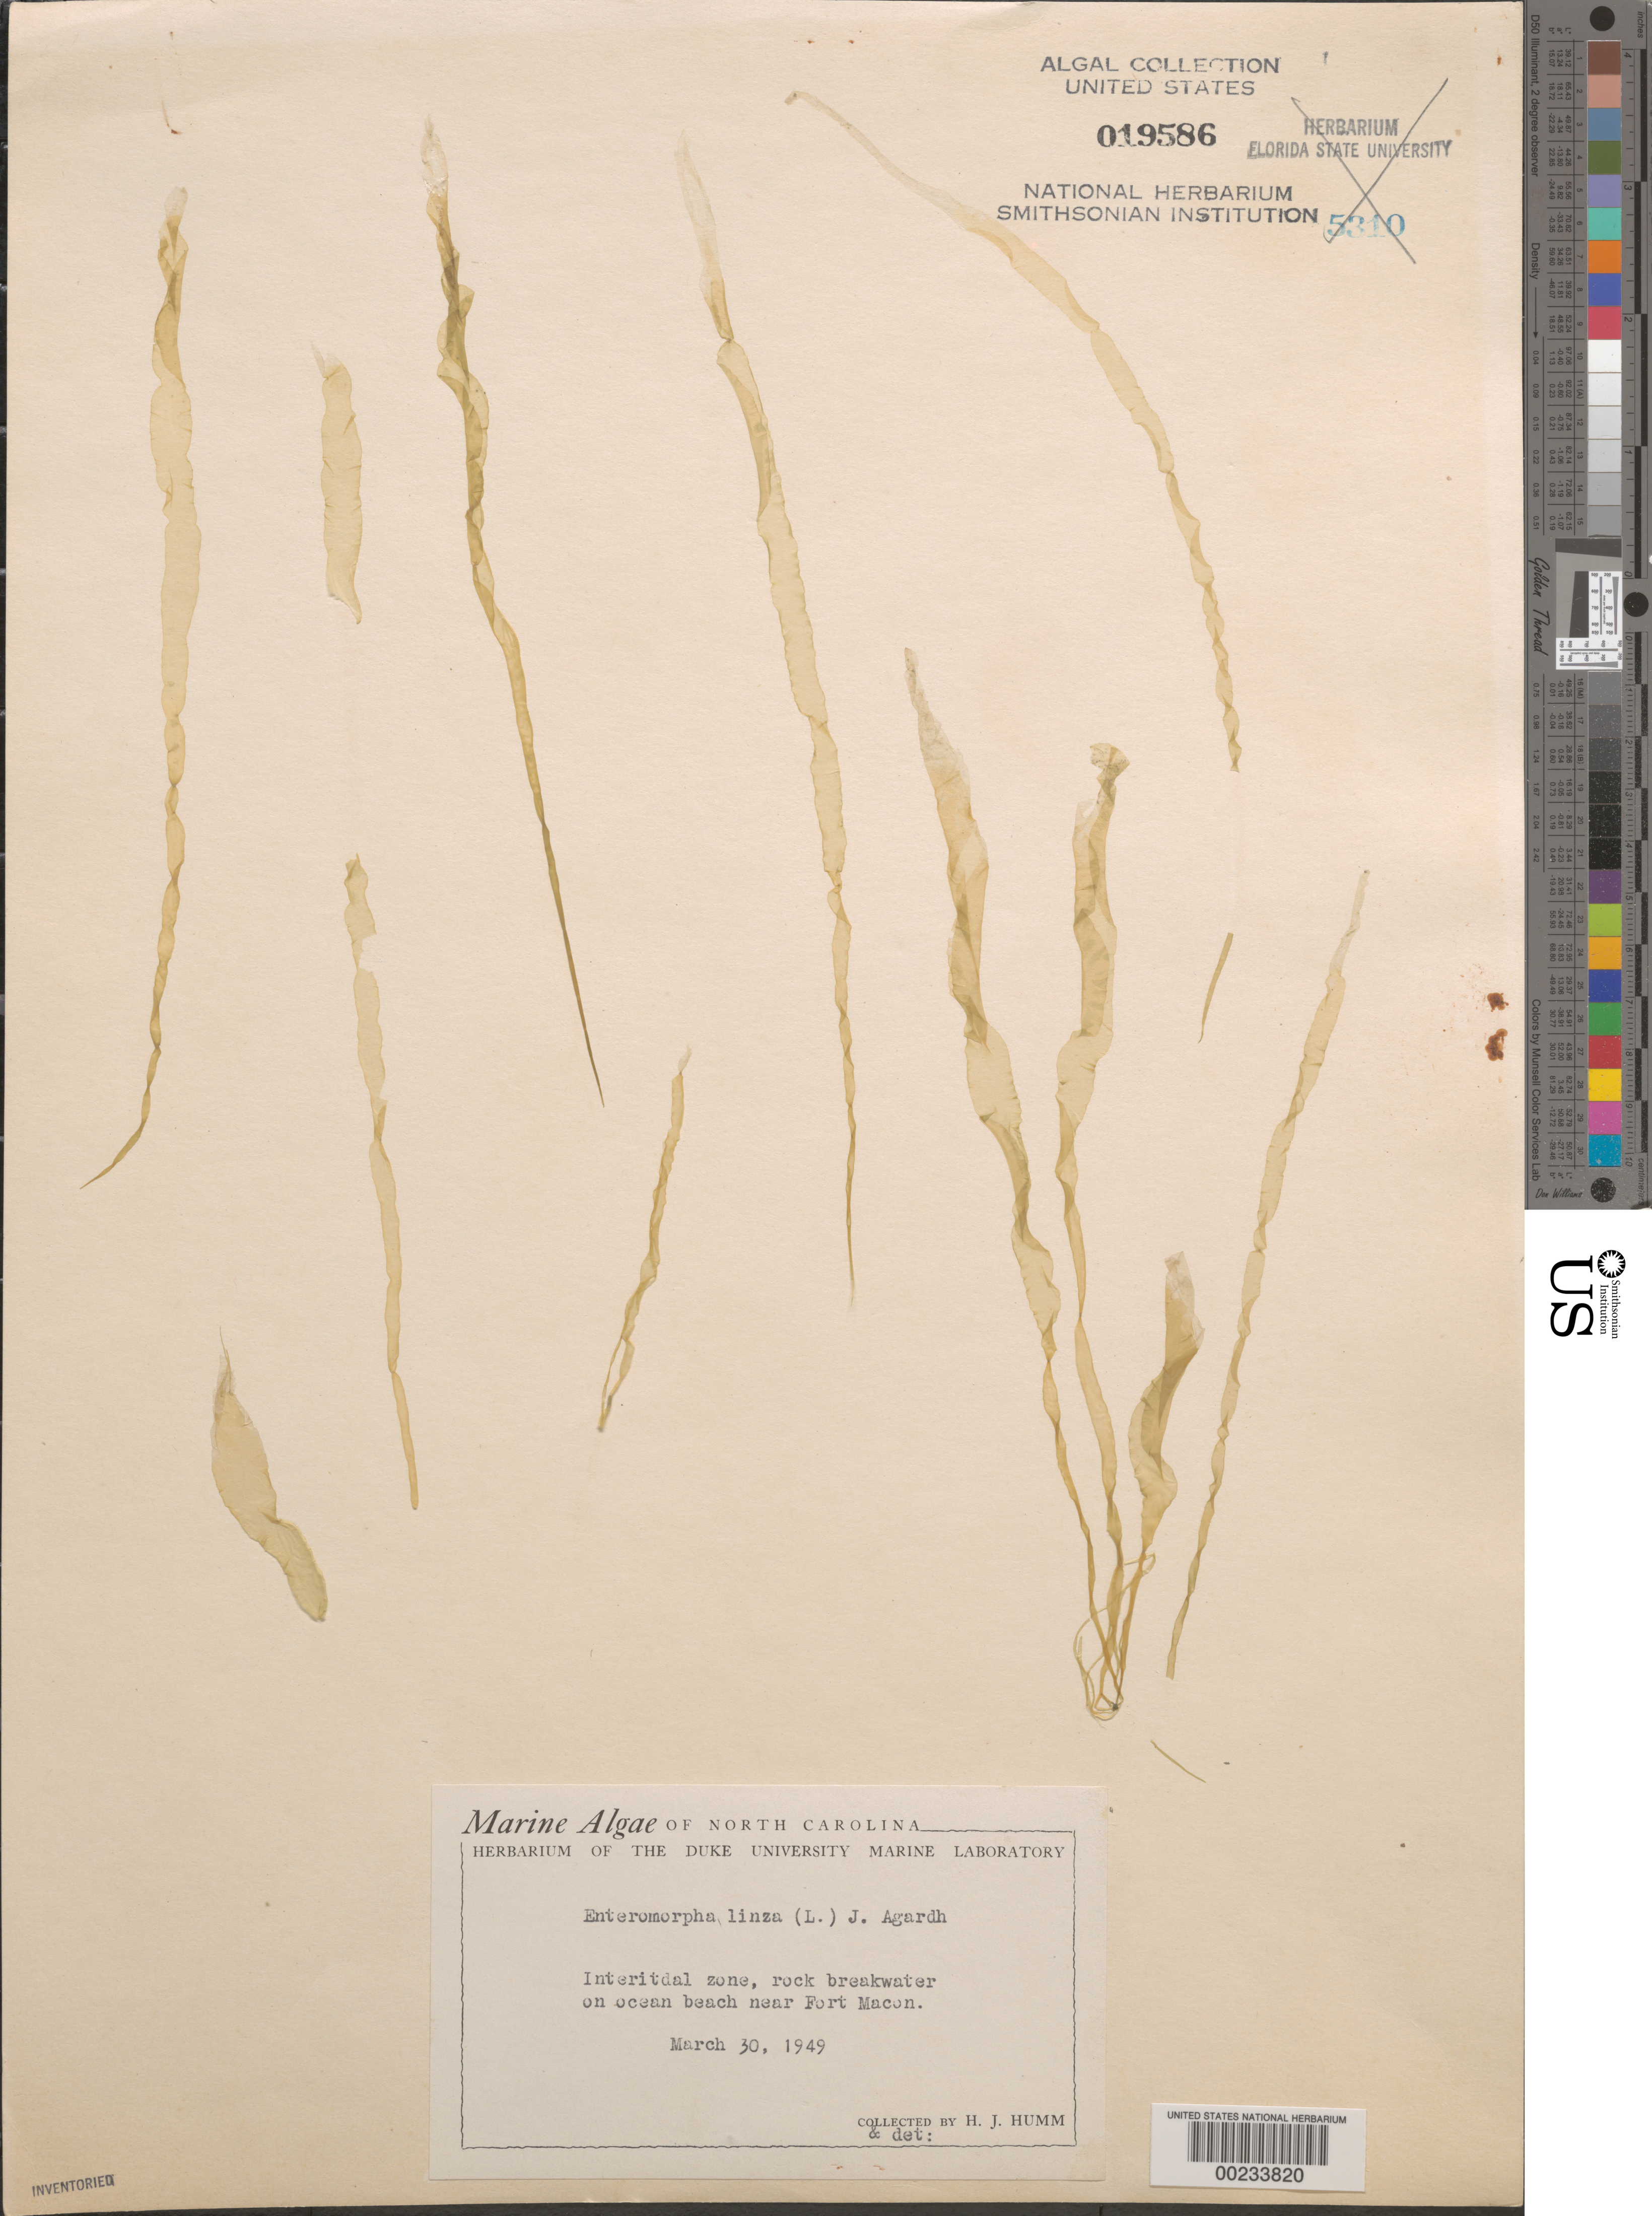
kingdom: Plantae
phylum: Chlorophyta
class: Ulvophyceae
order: Ulvales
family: Ulvaceae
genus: Ulva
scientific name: Ulva clathrata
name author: (Roth) C. Agardh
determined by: Algae name updating Project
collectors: H. J. Humm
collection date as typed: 30 Mar 1949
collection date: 1949-03-30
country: United States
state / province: North Carolina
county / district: Carteret County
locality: Near Fort Macon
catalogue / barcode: US 19586